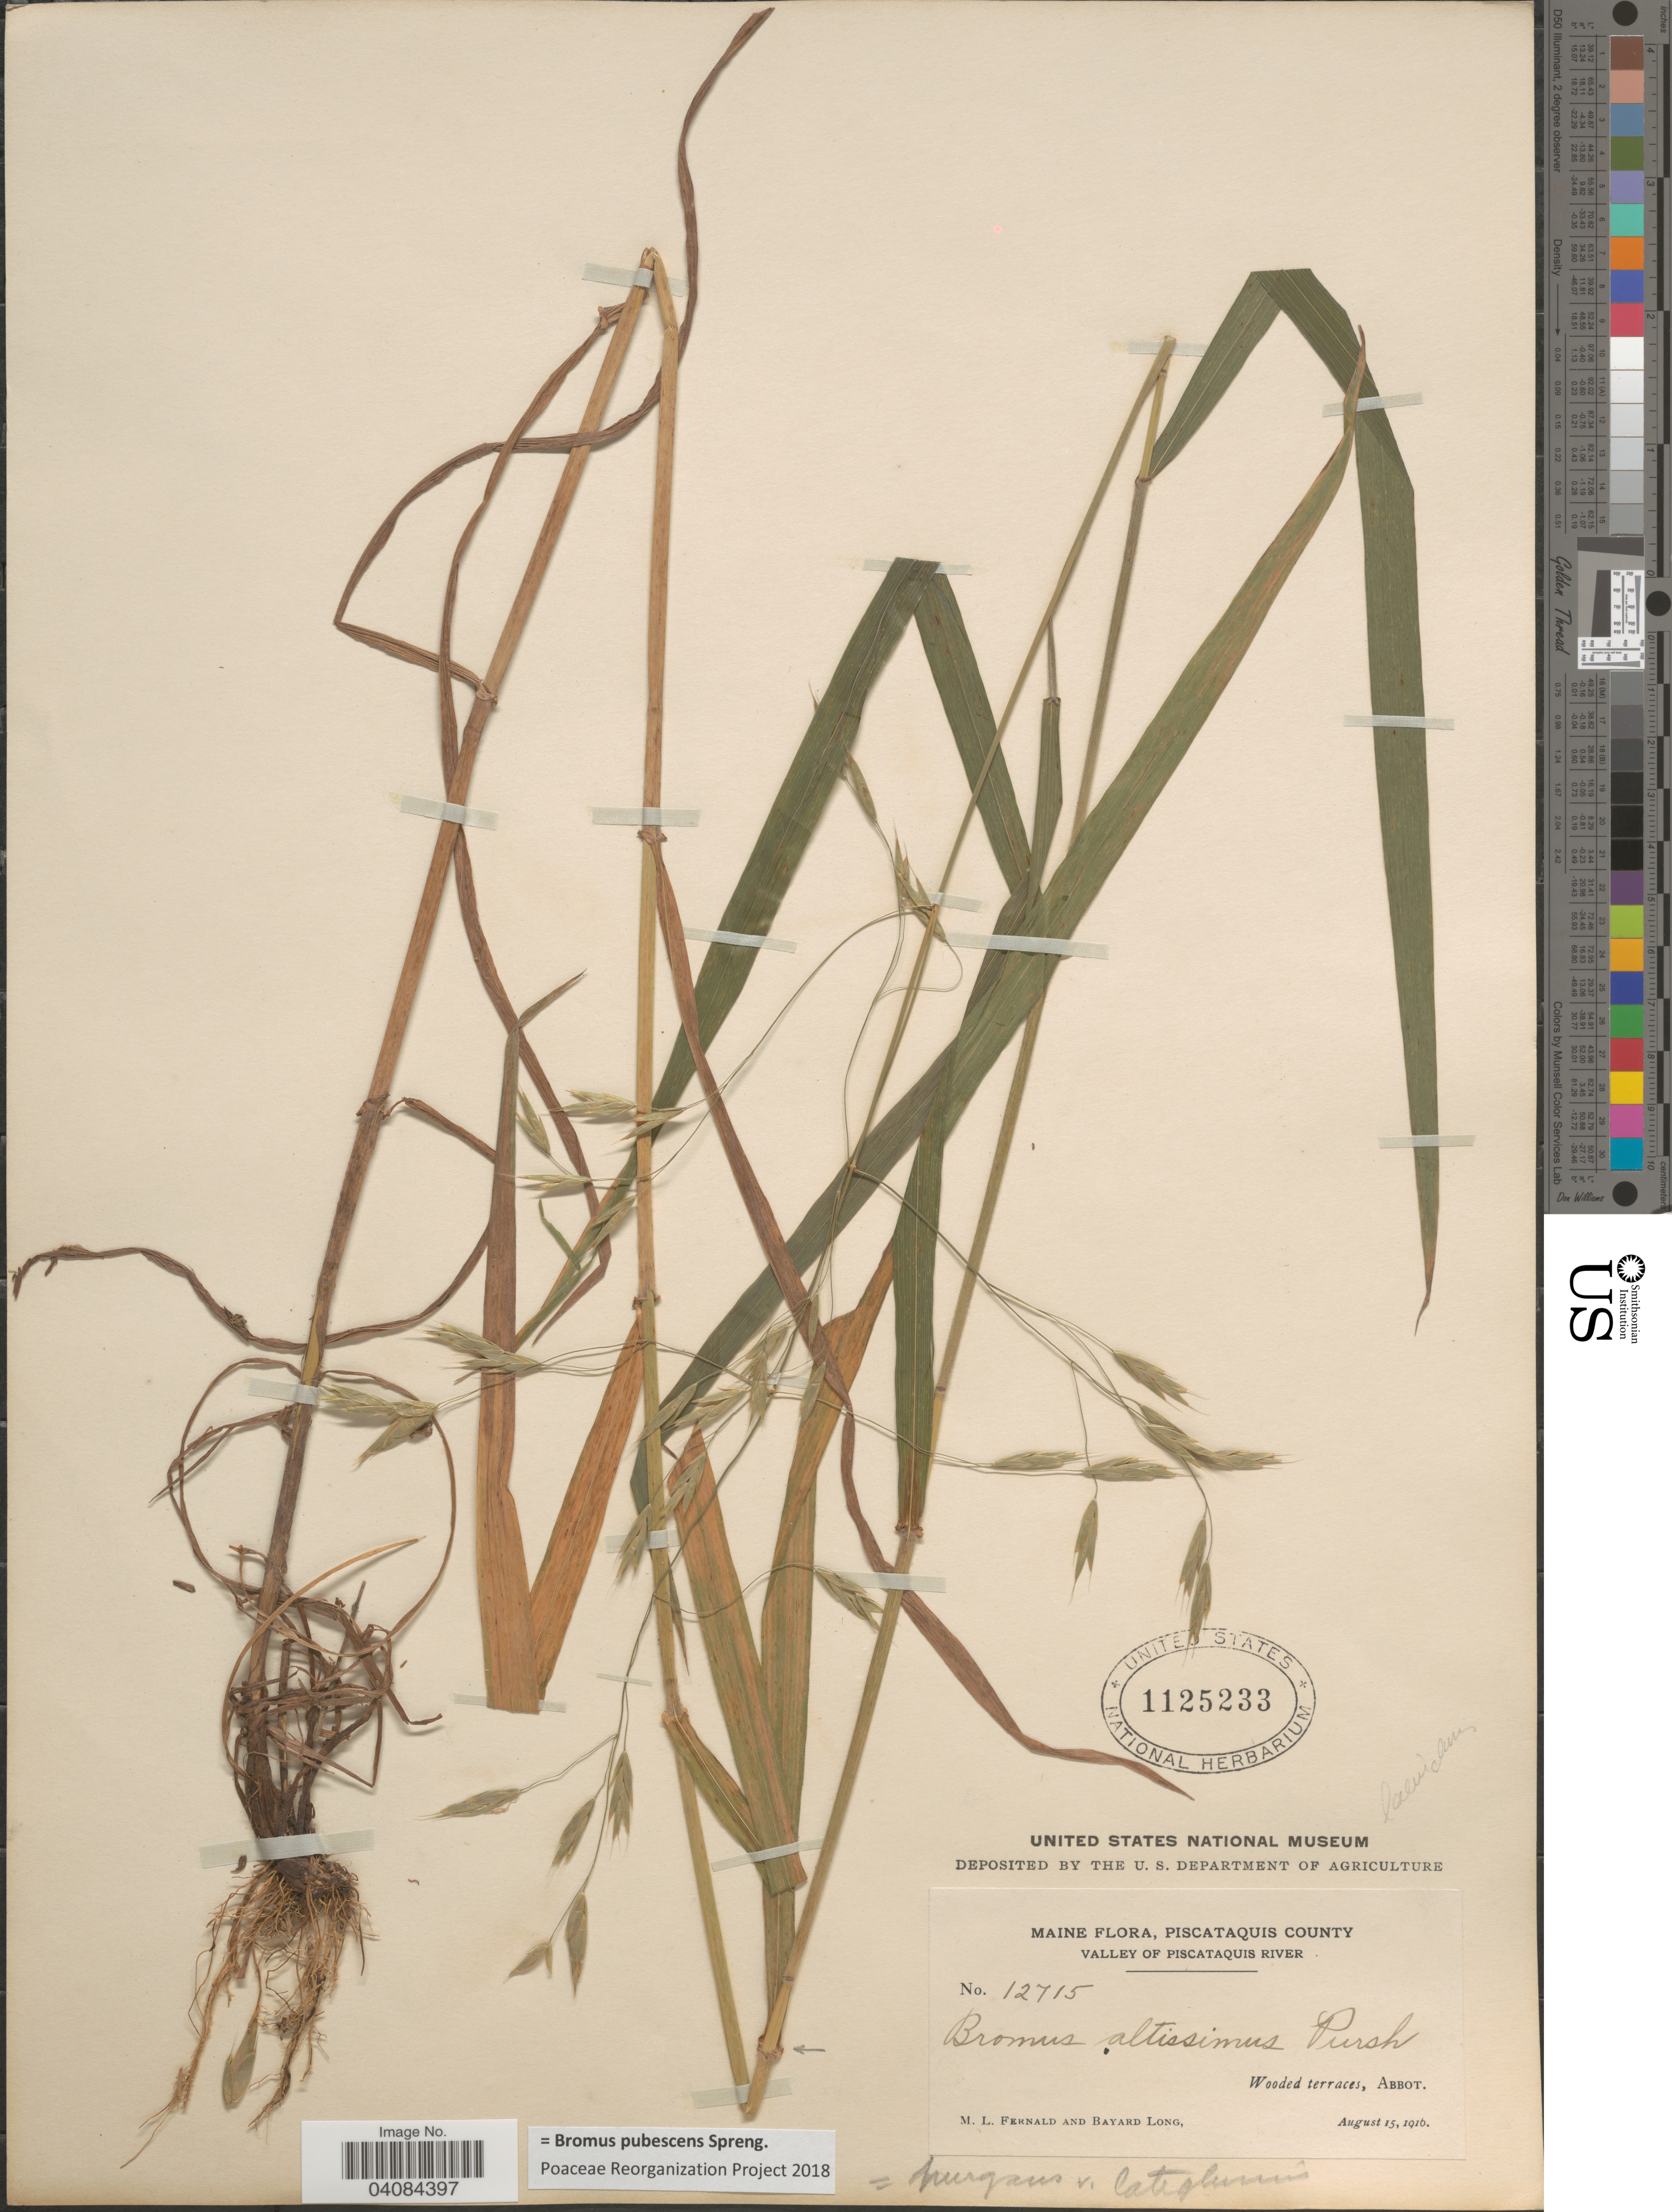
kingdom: Plantae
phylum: Tracheophyta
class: Liliopsida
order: Poales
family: Poaceae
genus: Bromus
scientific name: Bromus pubescens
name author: Muhl. ex Willd.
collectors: M. L. Fernald & B. Long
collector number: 12715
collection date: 1916-08-15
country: United States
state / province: Maine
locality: Piscataquis County, Valley of Piscataquis River. Wooded terrace, Abbot.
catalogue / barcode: US 1125233